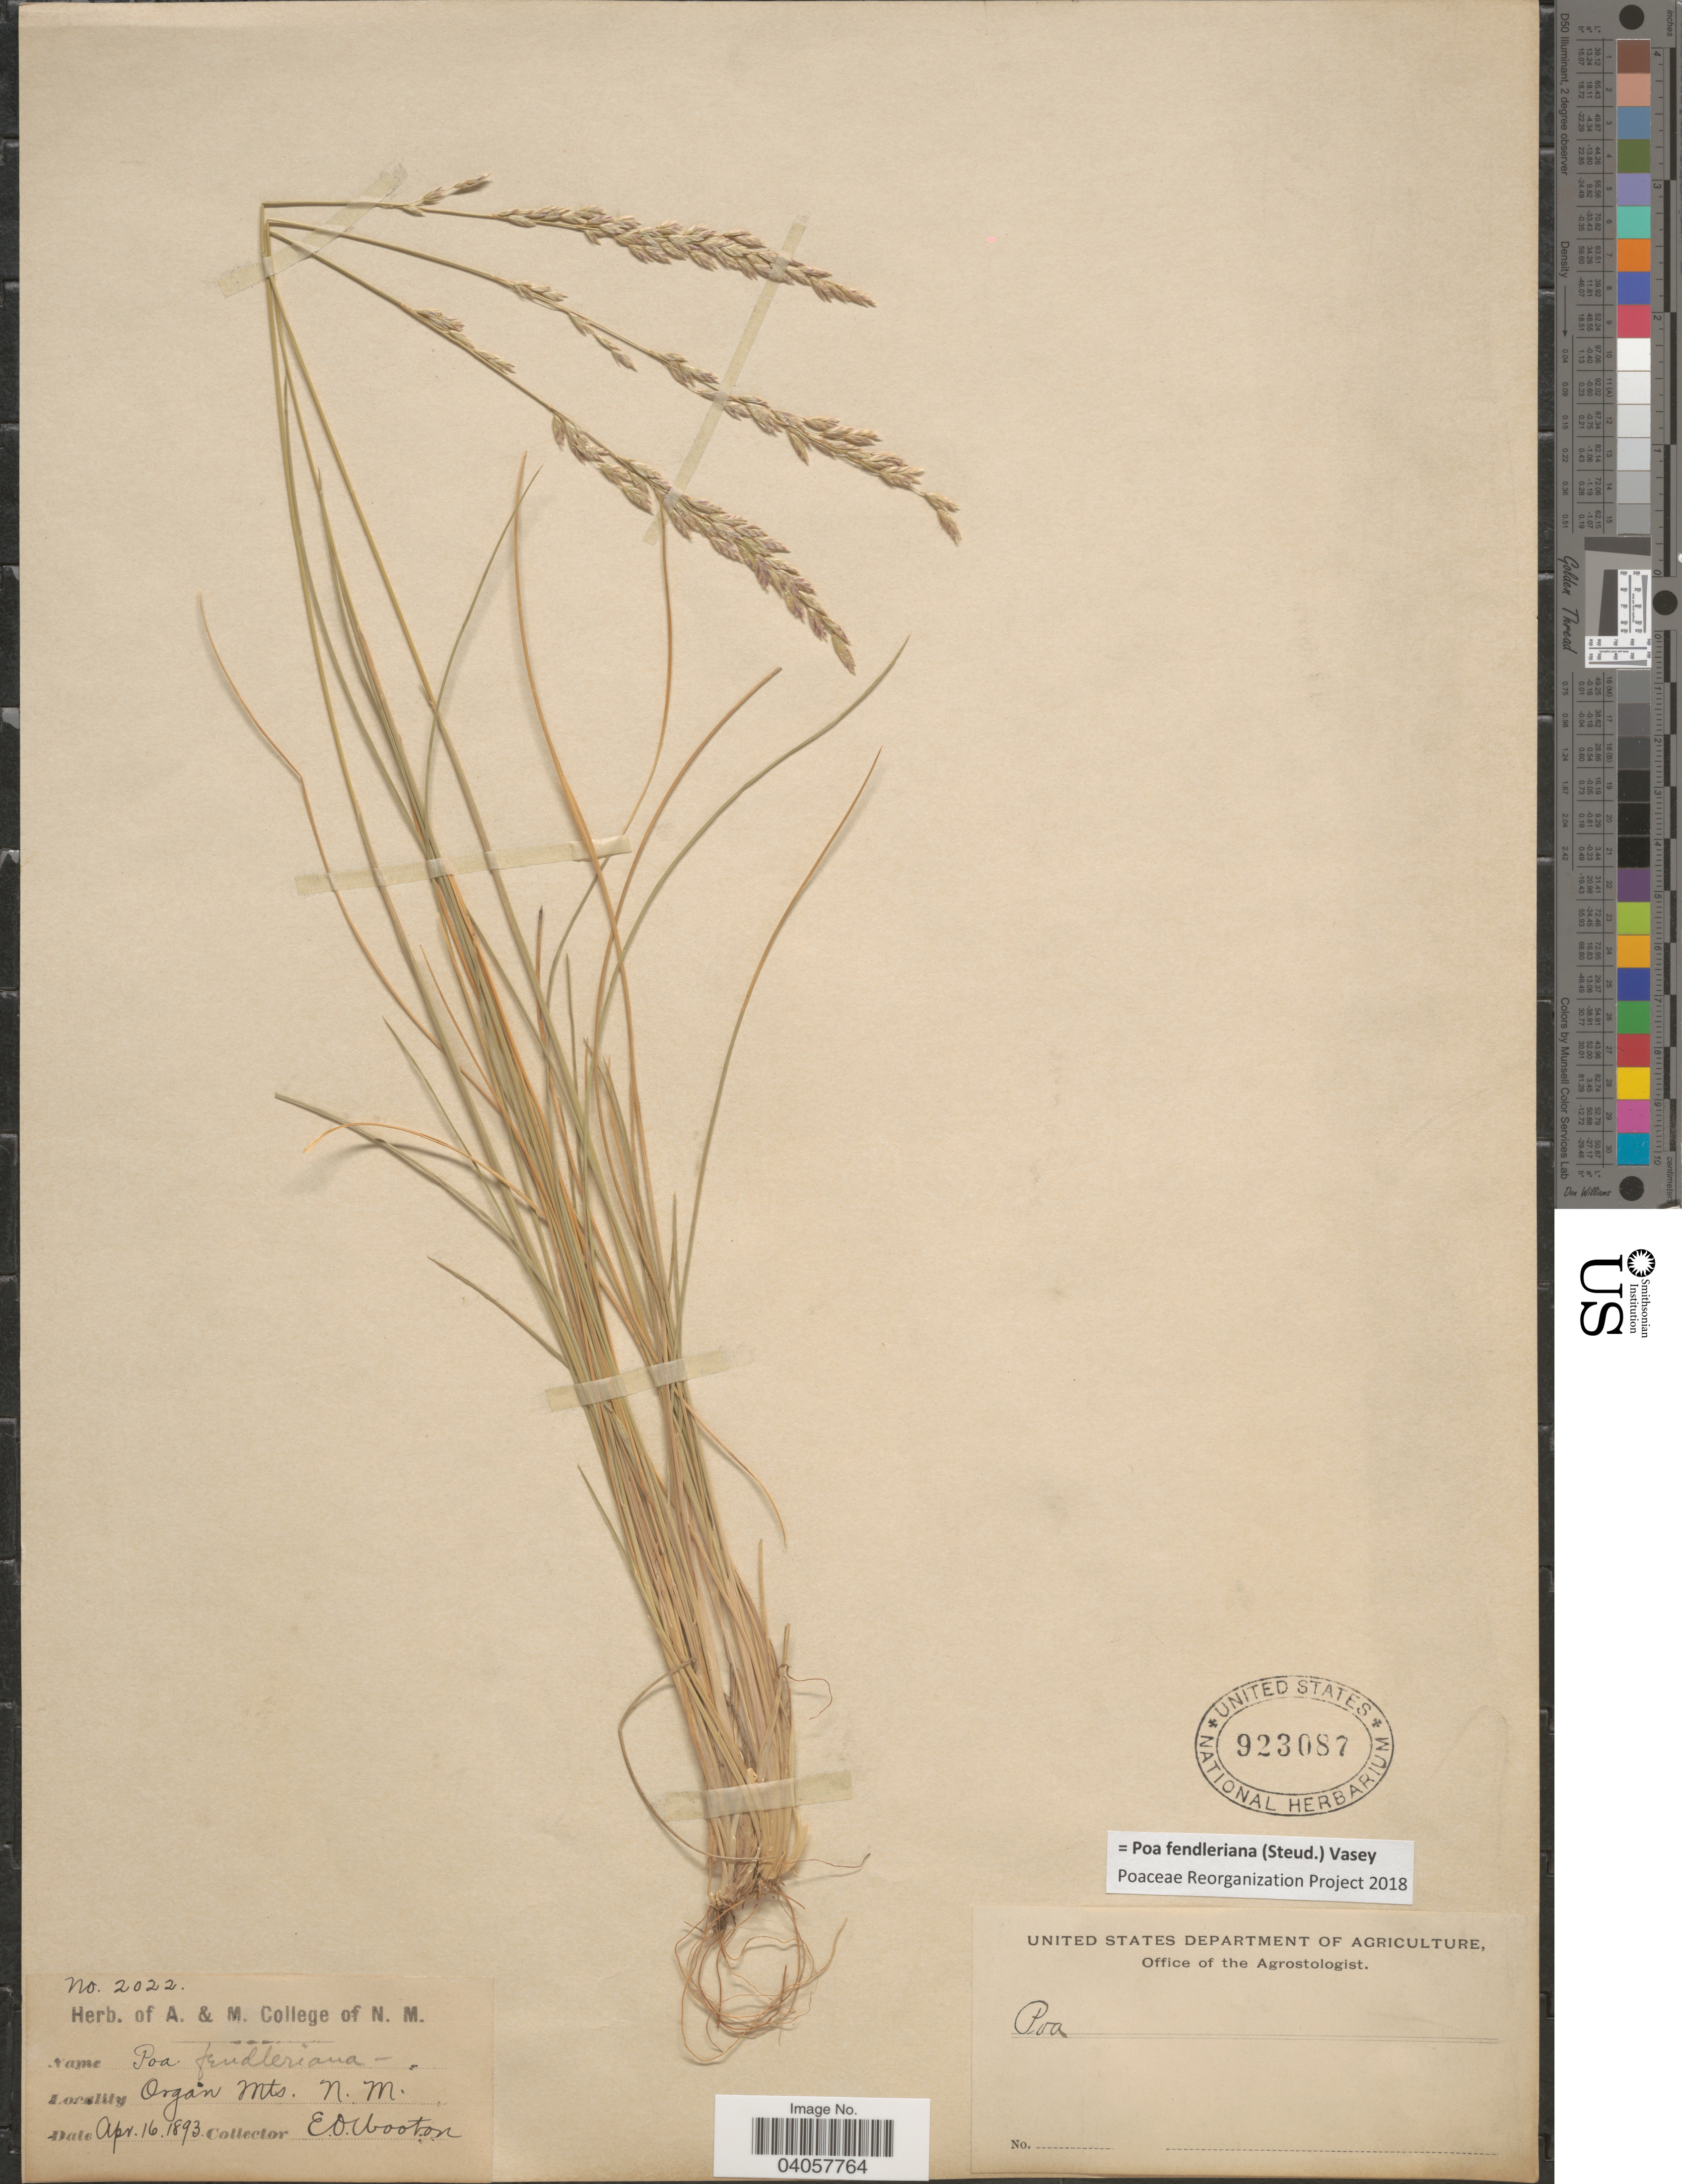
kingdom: Plantae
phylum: Tracheophyta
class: Liliopsida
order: Poales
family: Poaceae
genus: Poa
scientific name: Poa fendleriana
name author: (Steud.) Vasey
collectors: E. O. Wooton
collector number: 2022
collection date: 1893-04-16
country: United States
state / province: New Mexico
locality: Organ Mts.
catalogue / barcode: US 923087